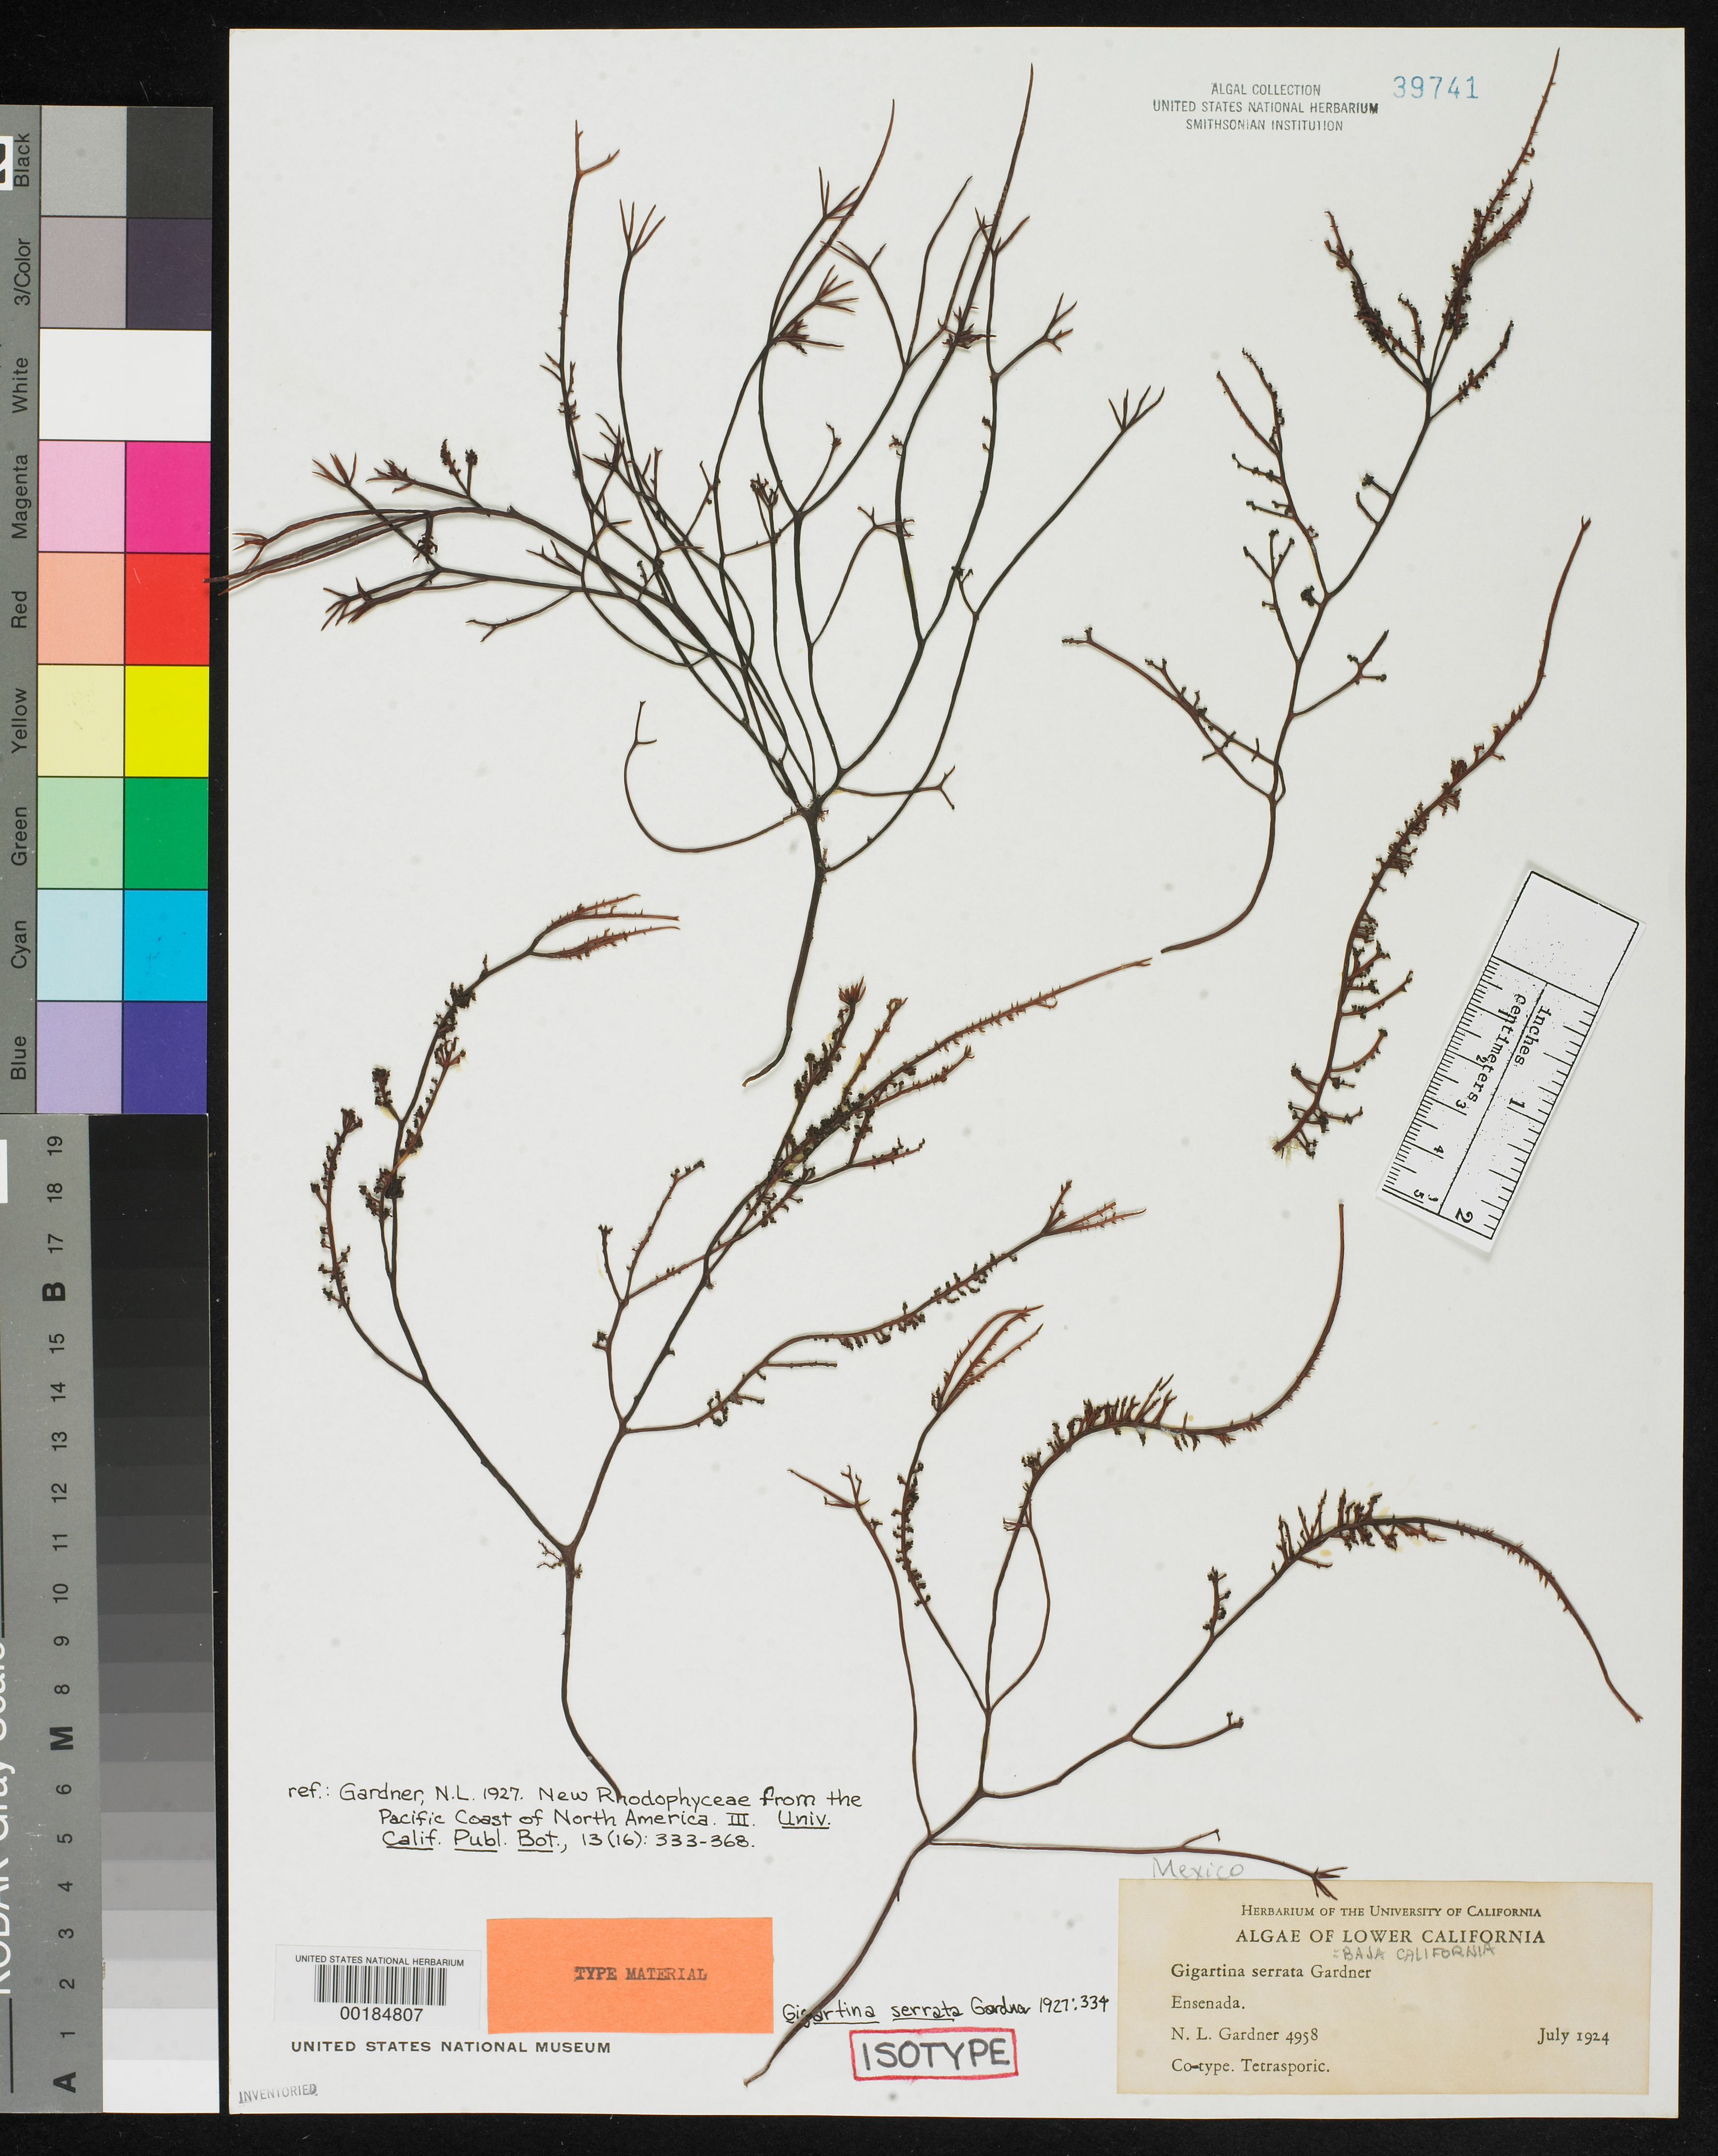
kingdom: Plantae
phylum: Rhodophyta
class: Florideophyceae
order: Gigartinales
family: Gigartinaceae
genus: Gigartina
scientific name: Gigartina serrata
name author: N.L. Gardner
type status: Isotype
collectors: N. Gardner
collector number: NLG 4958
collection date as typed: Jul 1924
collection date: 1924-07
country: Mexico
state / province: Baja California Norte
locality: Ensenada.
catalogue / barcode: US 39741